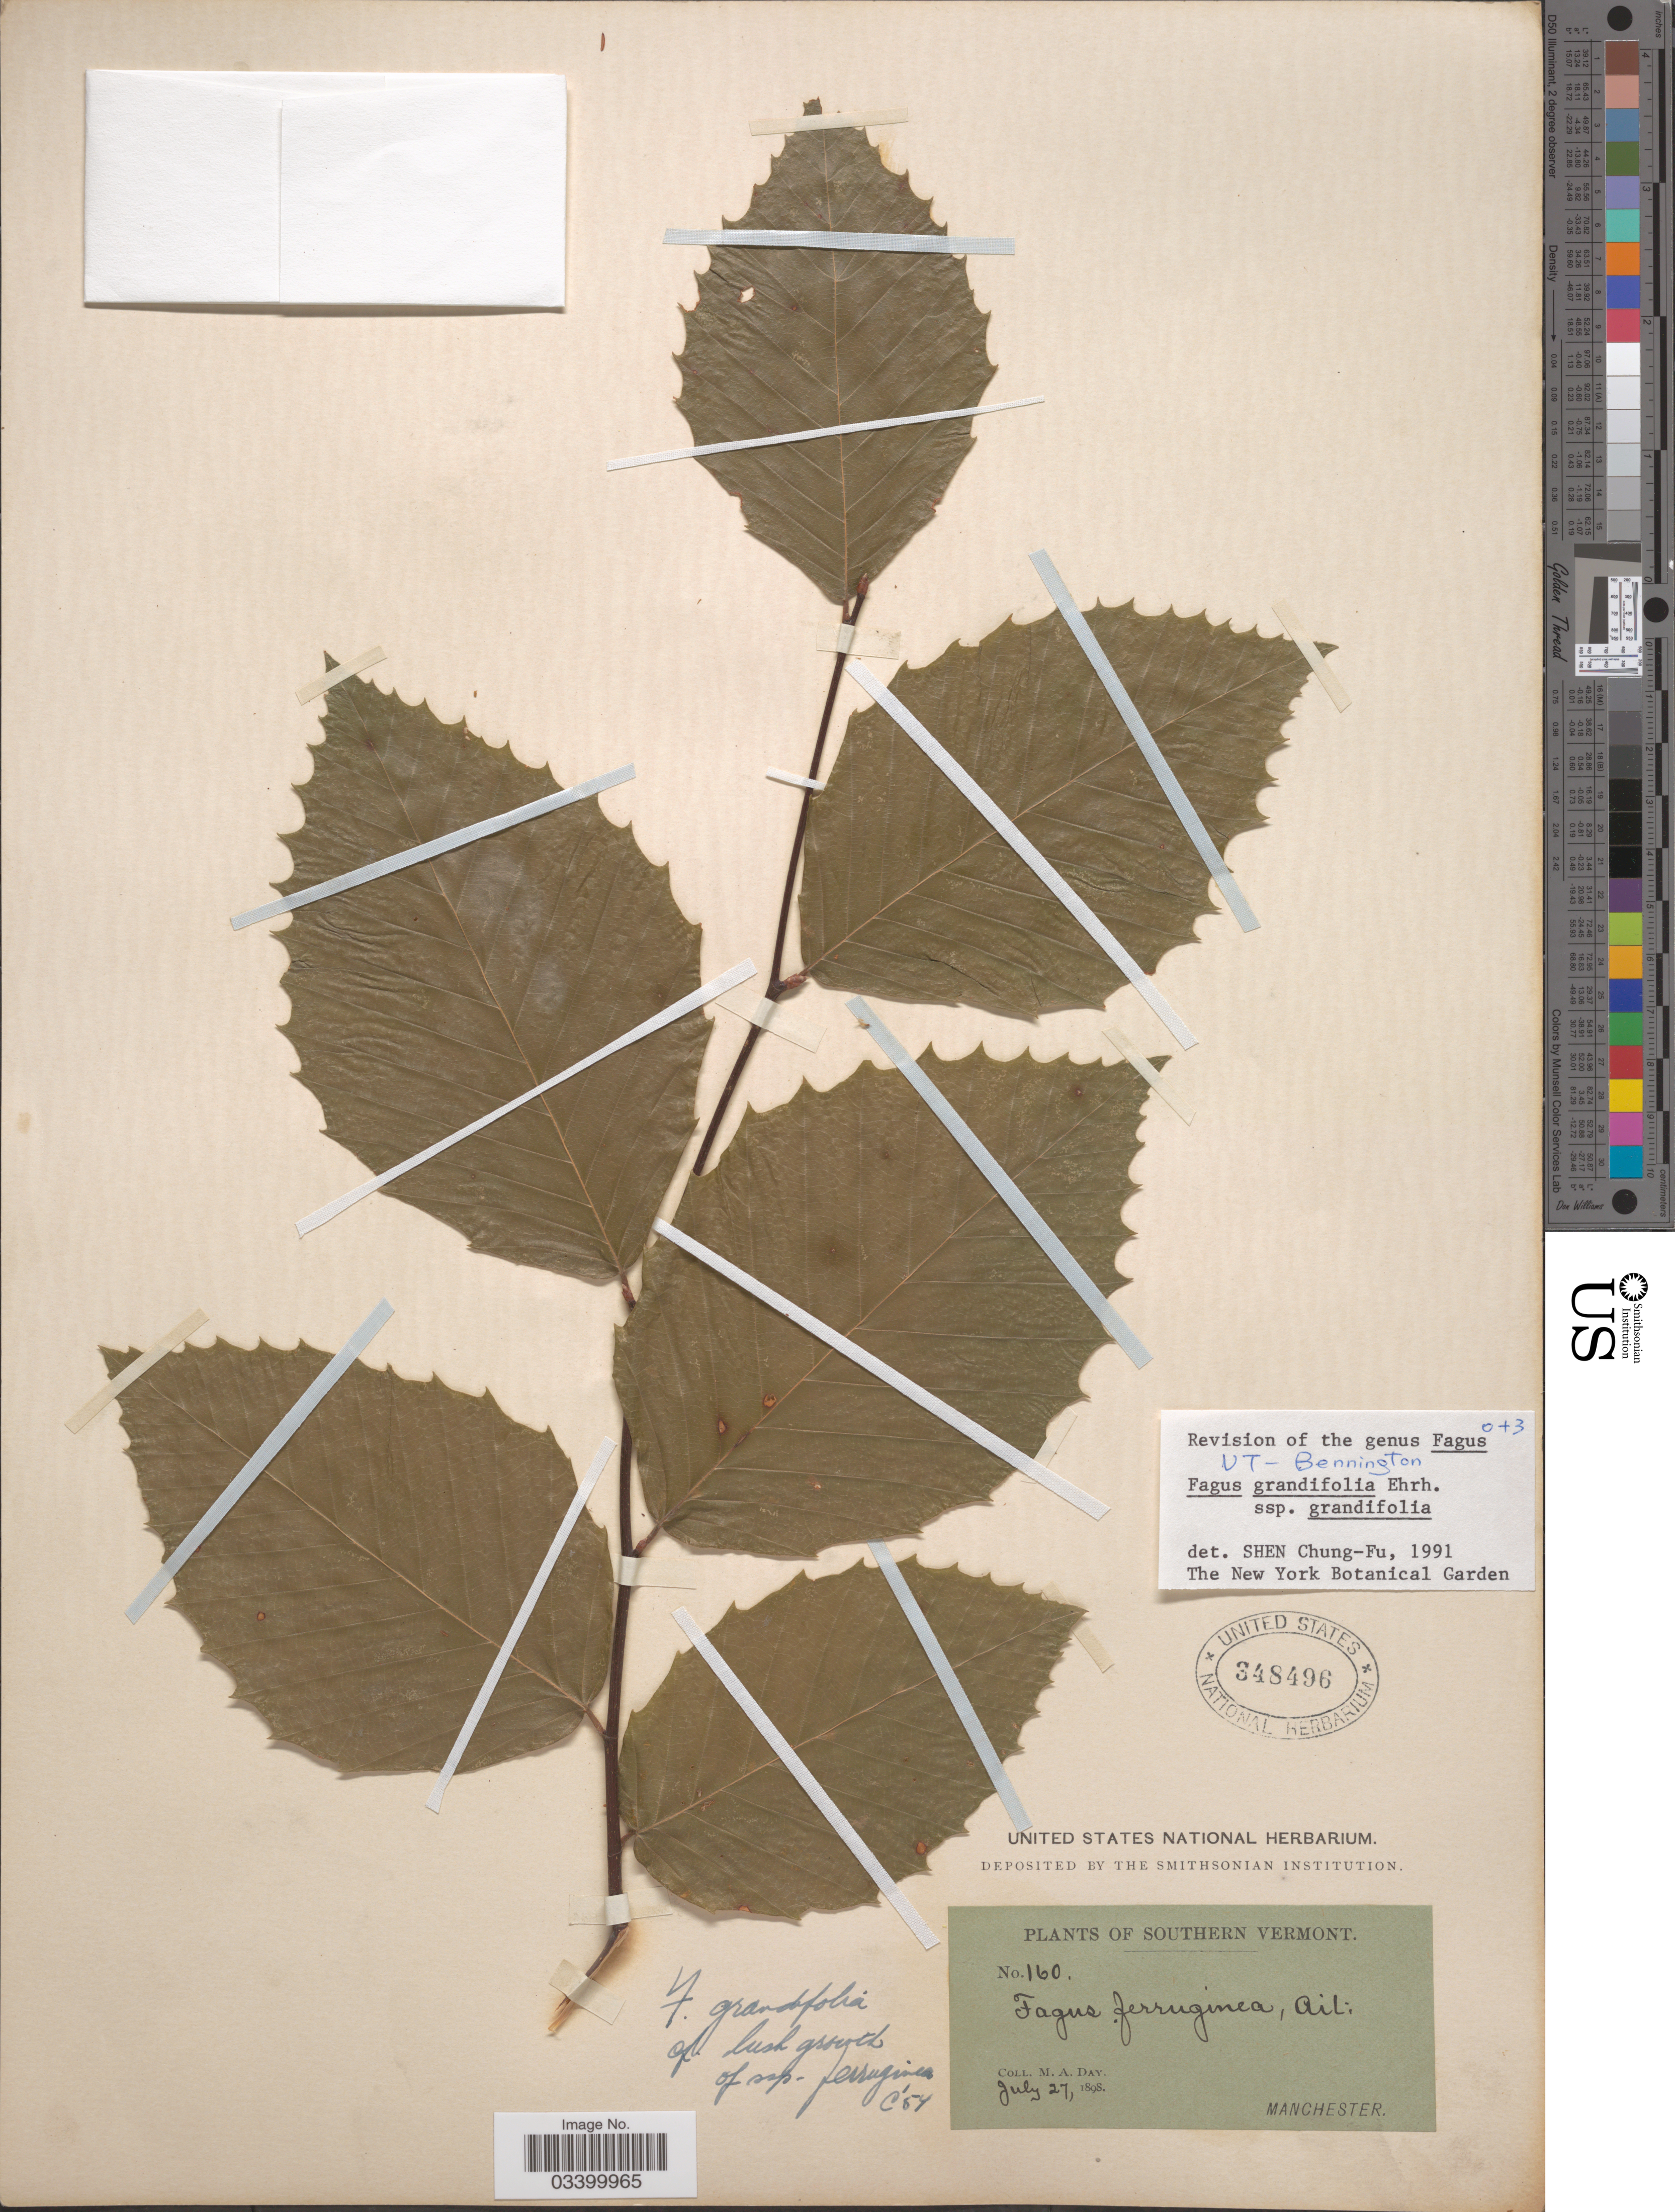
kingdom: Plantae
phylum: Tracheophyta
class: Magnoliopsida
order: Fagales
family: Fagaceae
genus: Fagus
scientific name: Fagus grandifolia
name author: Ehrh.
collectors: M. Day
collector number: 160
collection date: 1898-07-27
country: United States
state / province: Vermont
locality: Southern Vermont. Manchester.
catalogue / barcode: US 348496